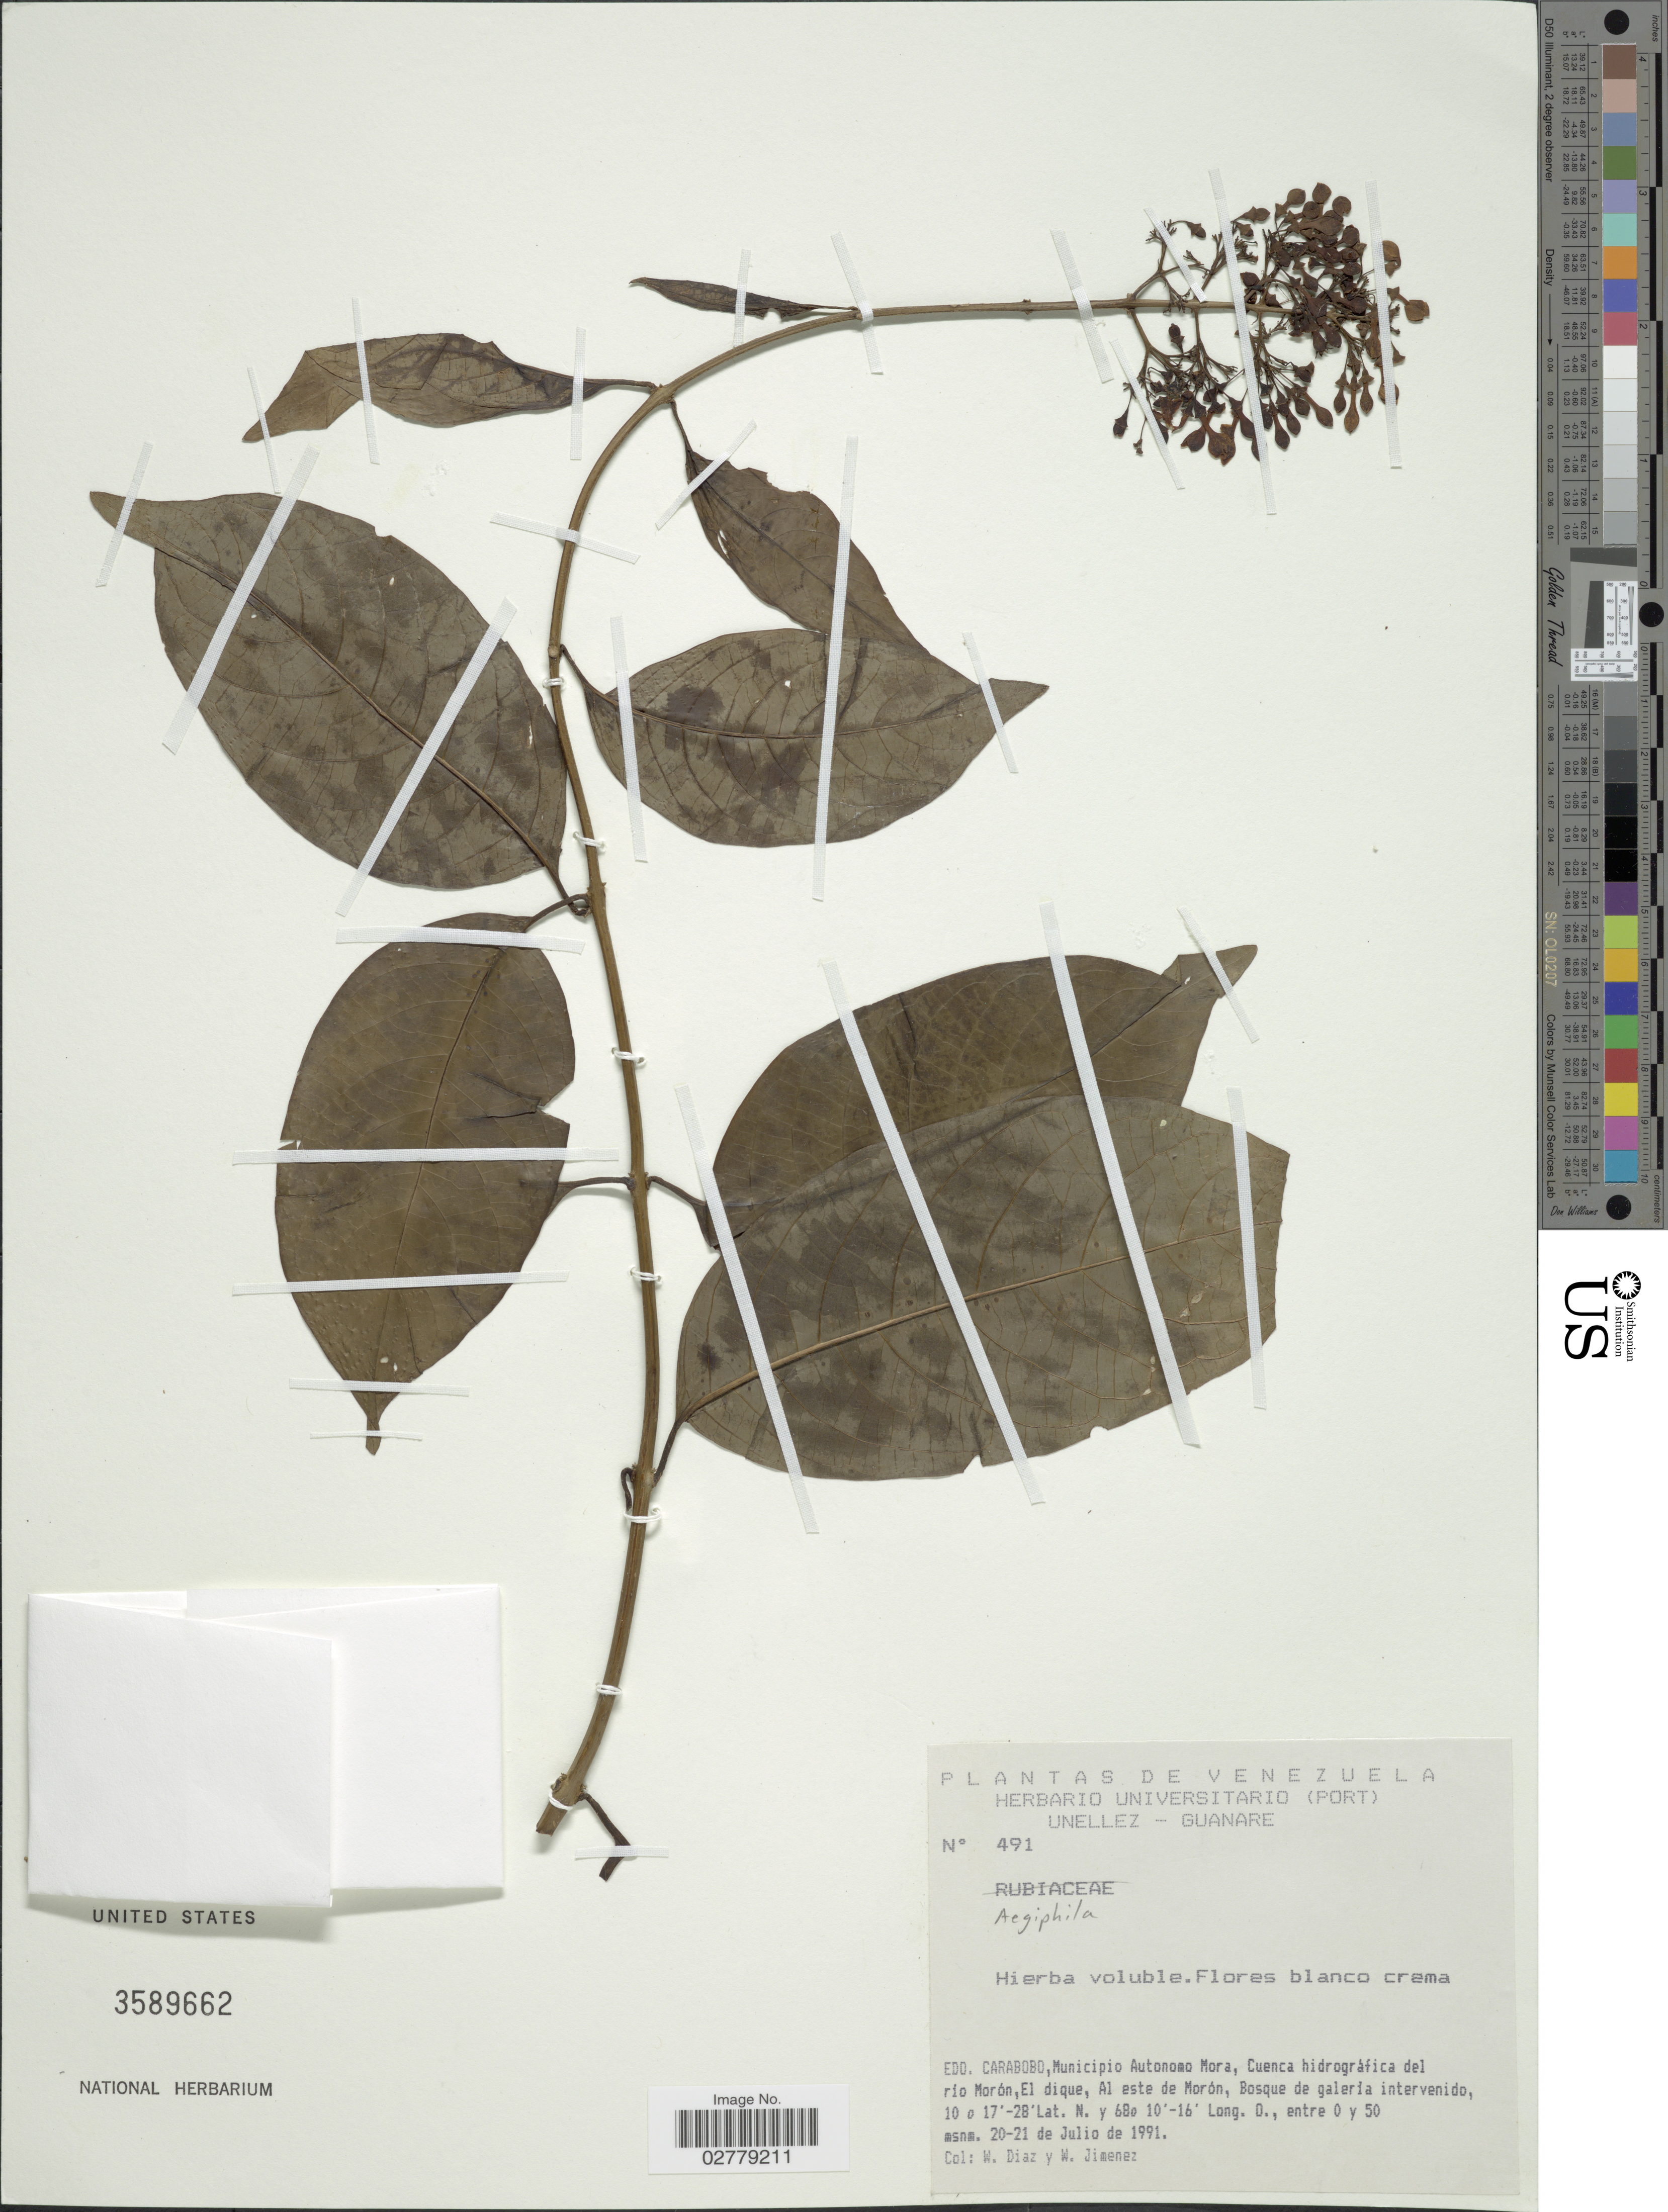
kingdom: Plantae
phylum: Tracheophyta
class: Magnoliopsida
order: Lamiales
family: Lamiaceae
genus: Aegiphila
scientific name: Aegiphila sp.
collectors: W. Díaz P. & W. Jimenez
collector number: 491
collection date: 1991-07-20/1991-07-21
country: Venezuela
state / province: Carabobo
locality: Edo. Carabobo, Municipio Autonomo Mora, Cuenca hidrográfica del río Morón, El dique, Al este de Morón.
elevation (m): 0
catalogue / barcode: US 3589662